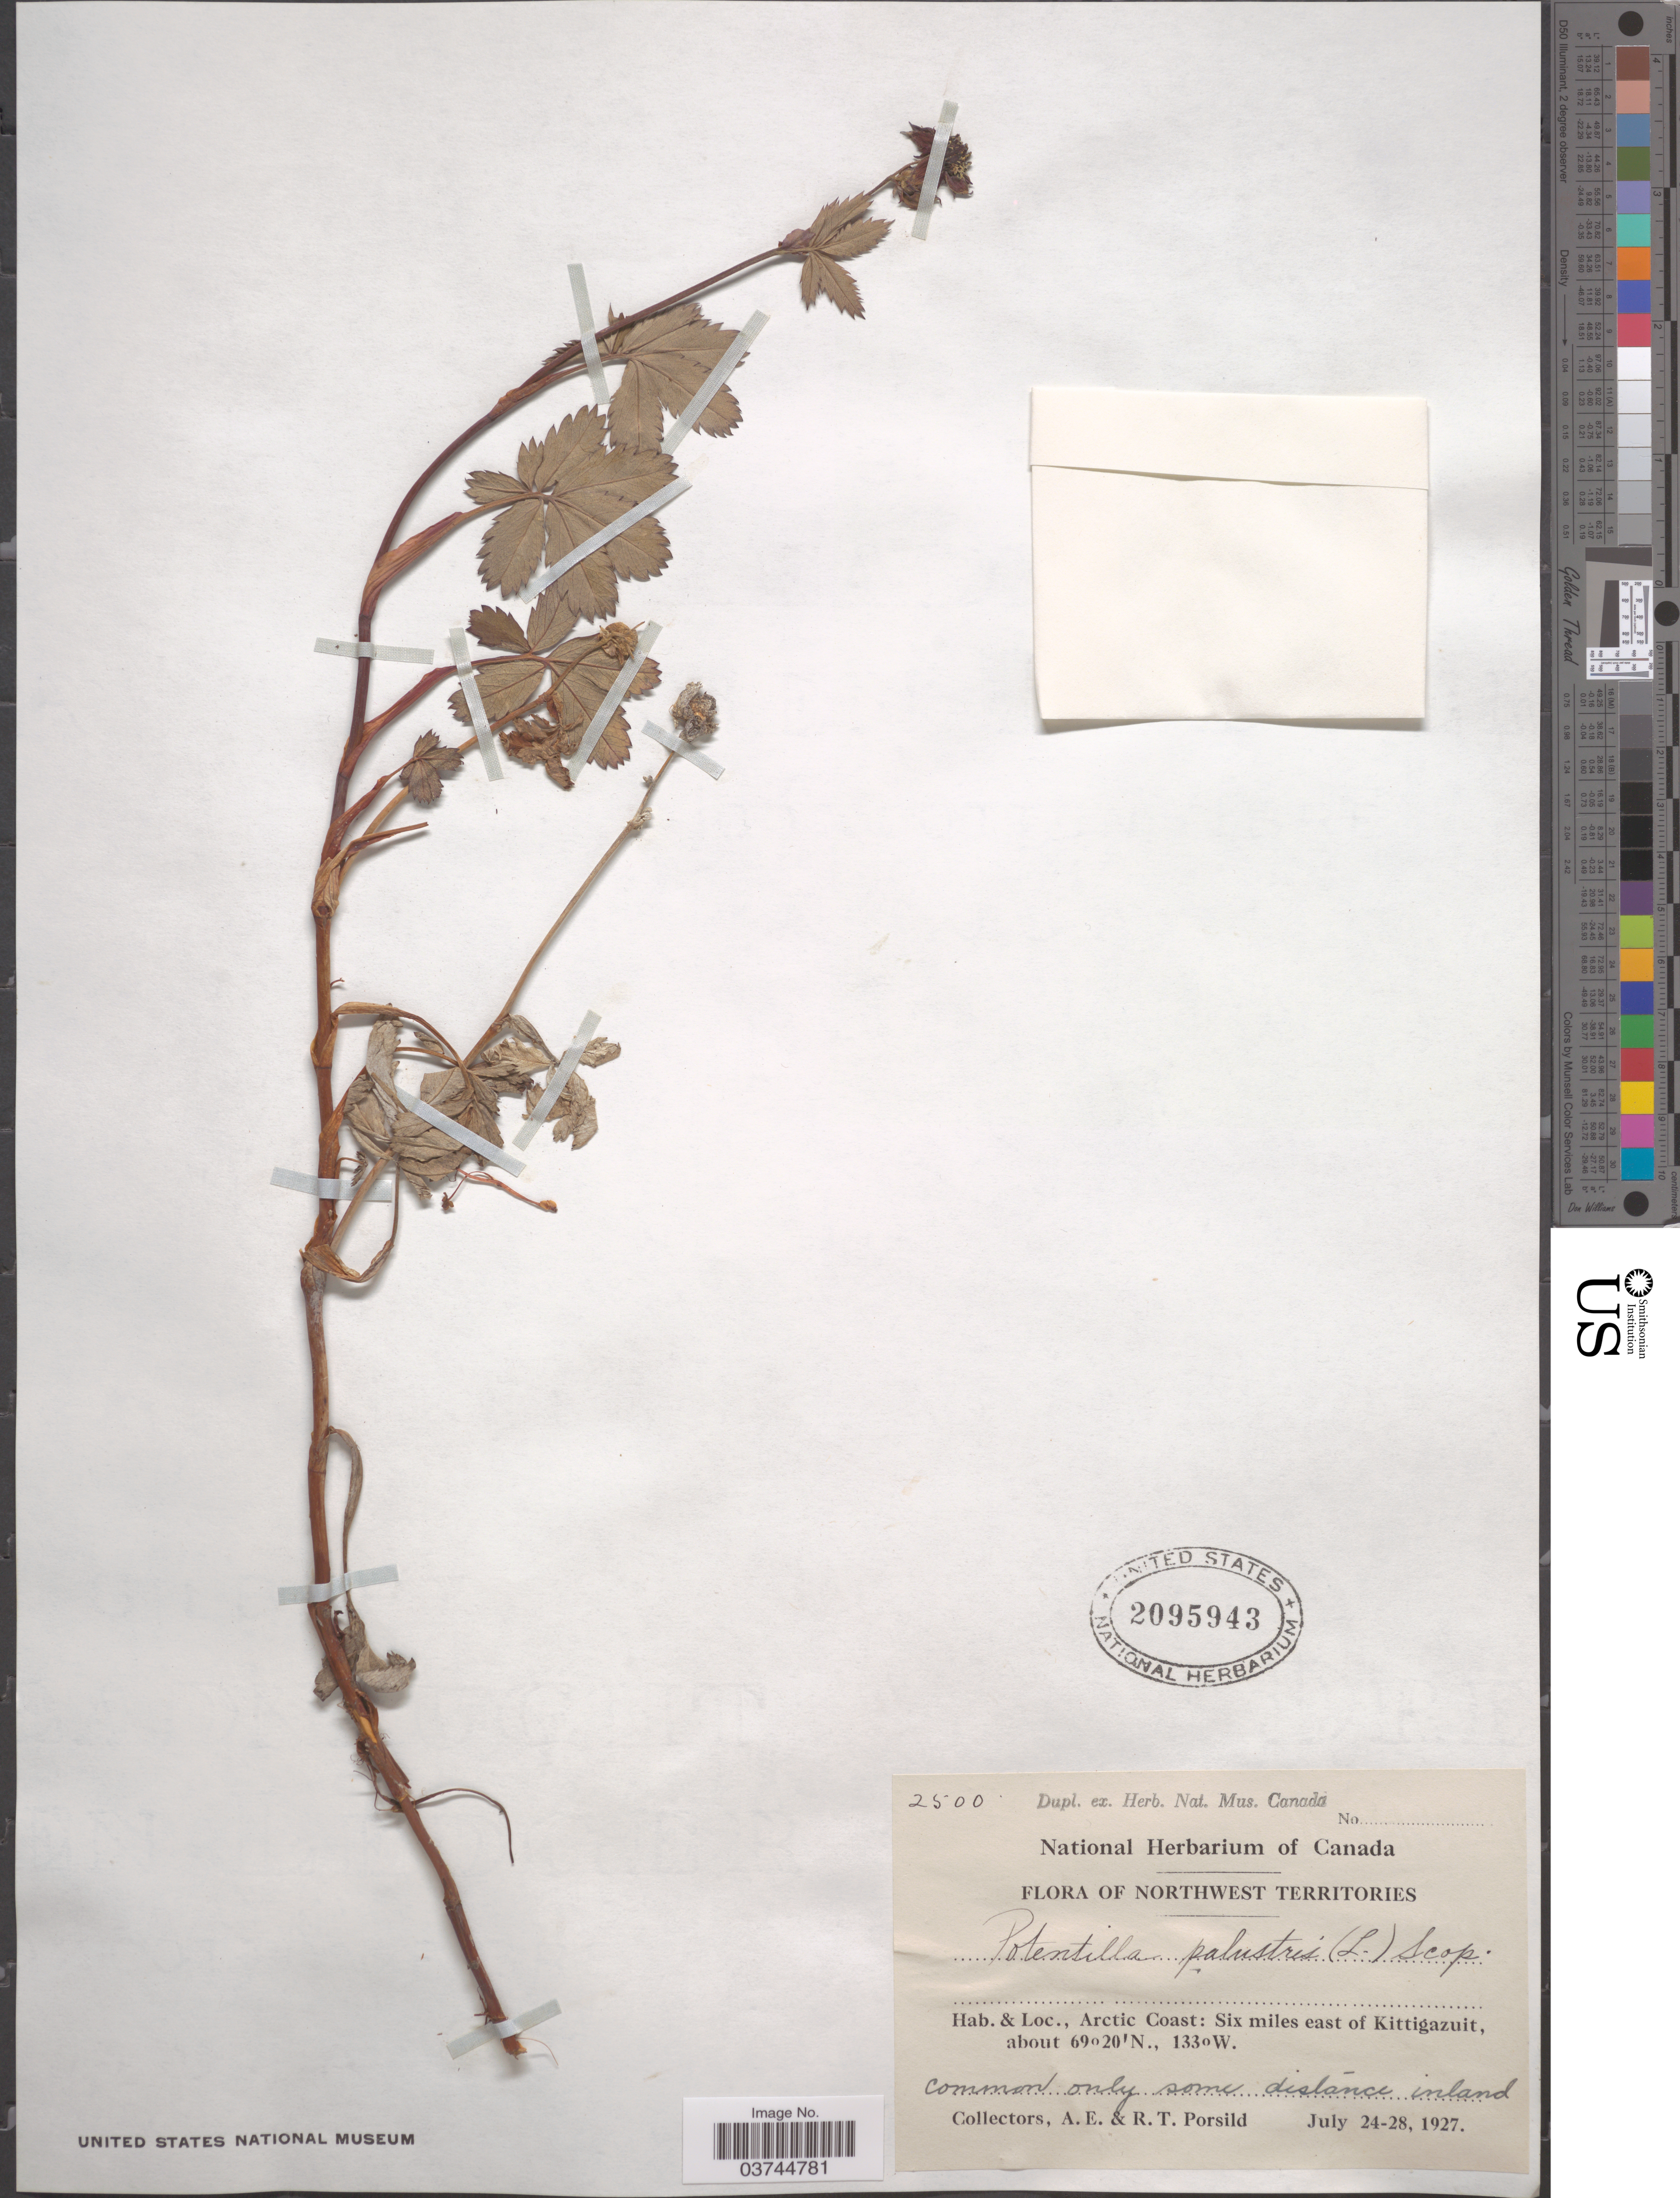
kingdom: Plantae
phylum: Tracheophyta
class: Magnoliopsida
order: Rosales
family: Rosaceae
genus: Comarum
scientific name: Comarum palustre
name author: L.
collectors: A. E. Porsild & R. T. Porsild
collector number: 2500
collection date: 1927-07-24/1927-07-28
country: Canada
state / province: Northwest Territories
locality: Arctic Coast; Six miles east of Kittigazuit.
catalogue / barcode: US 2095943